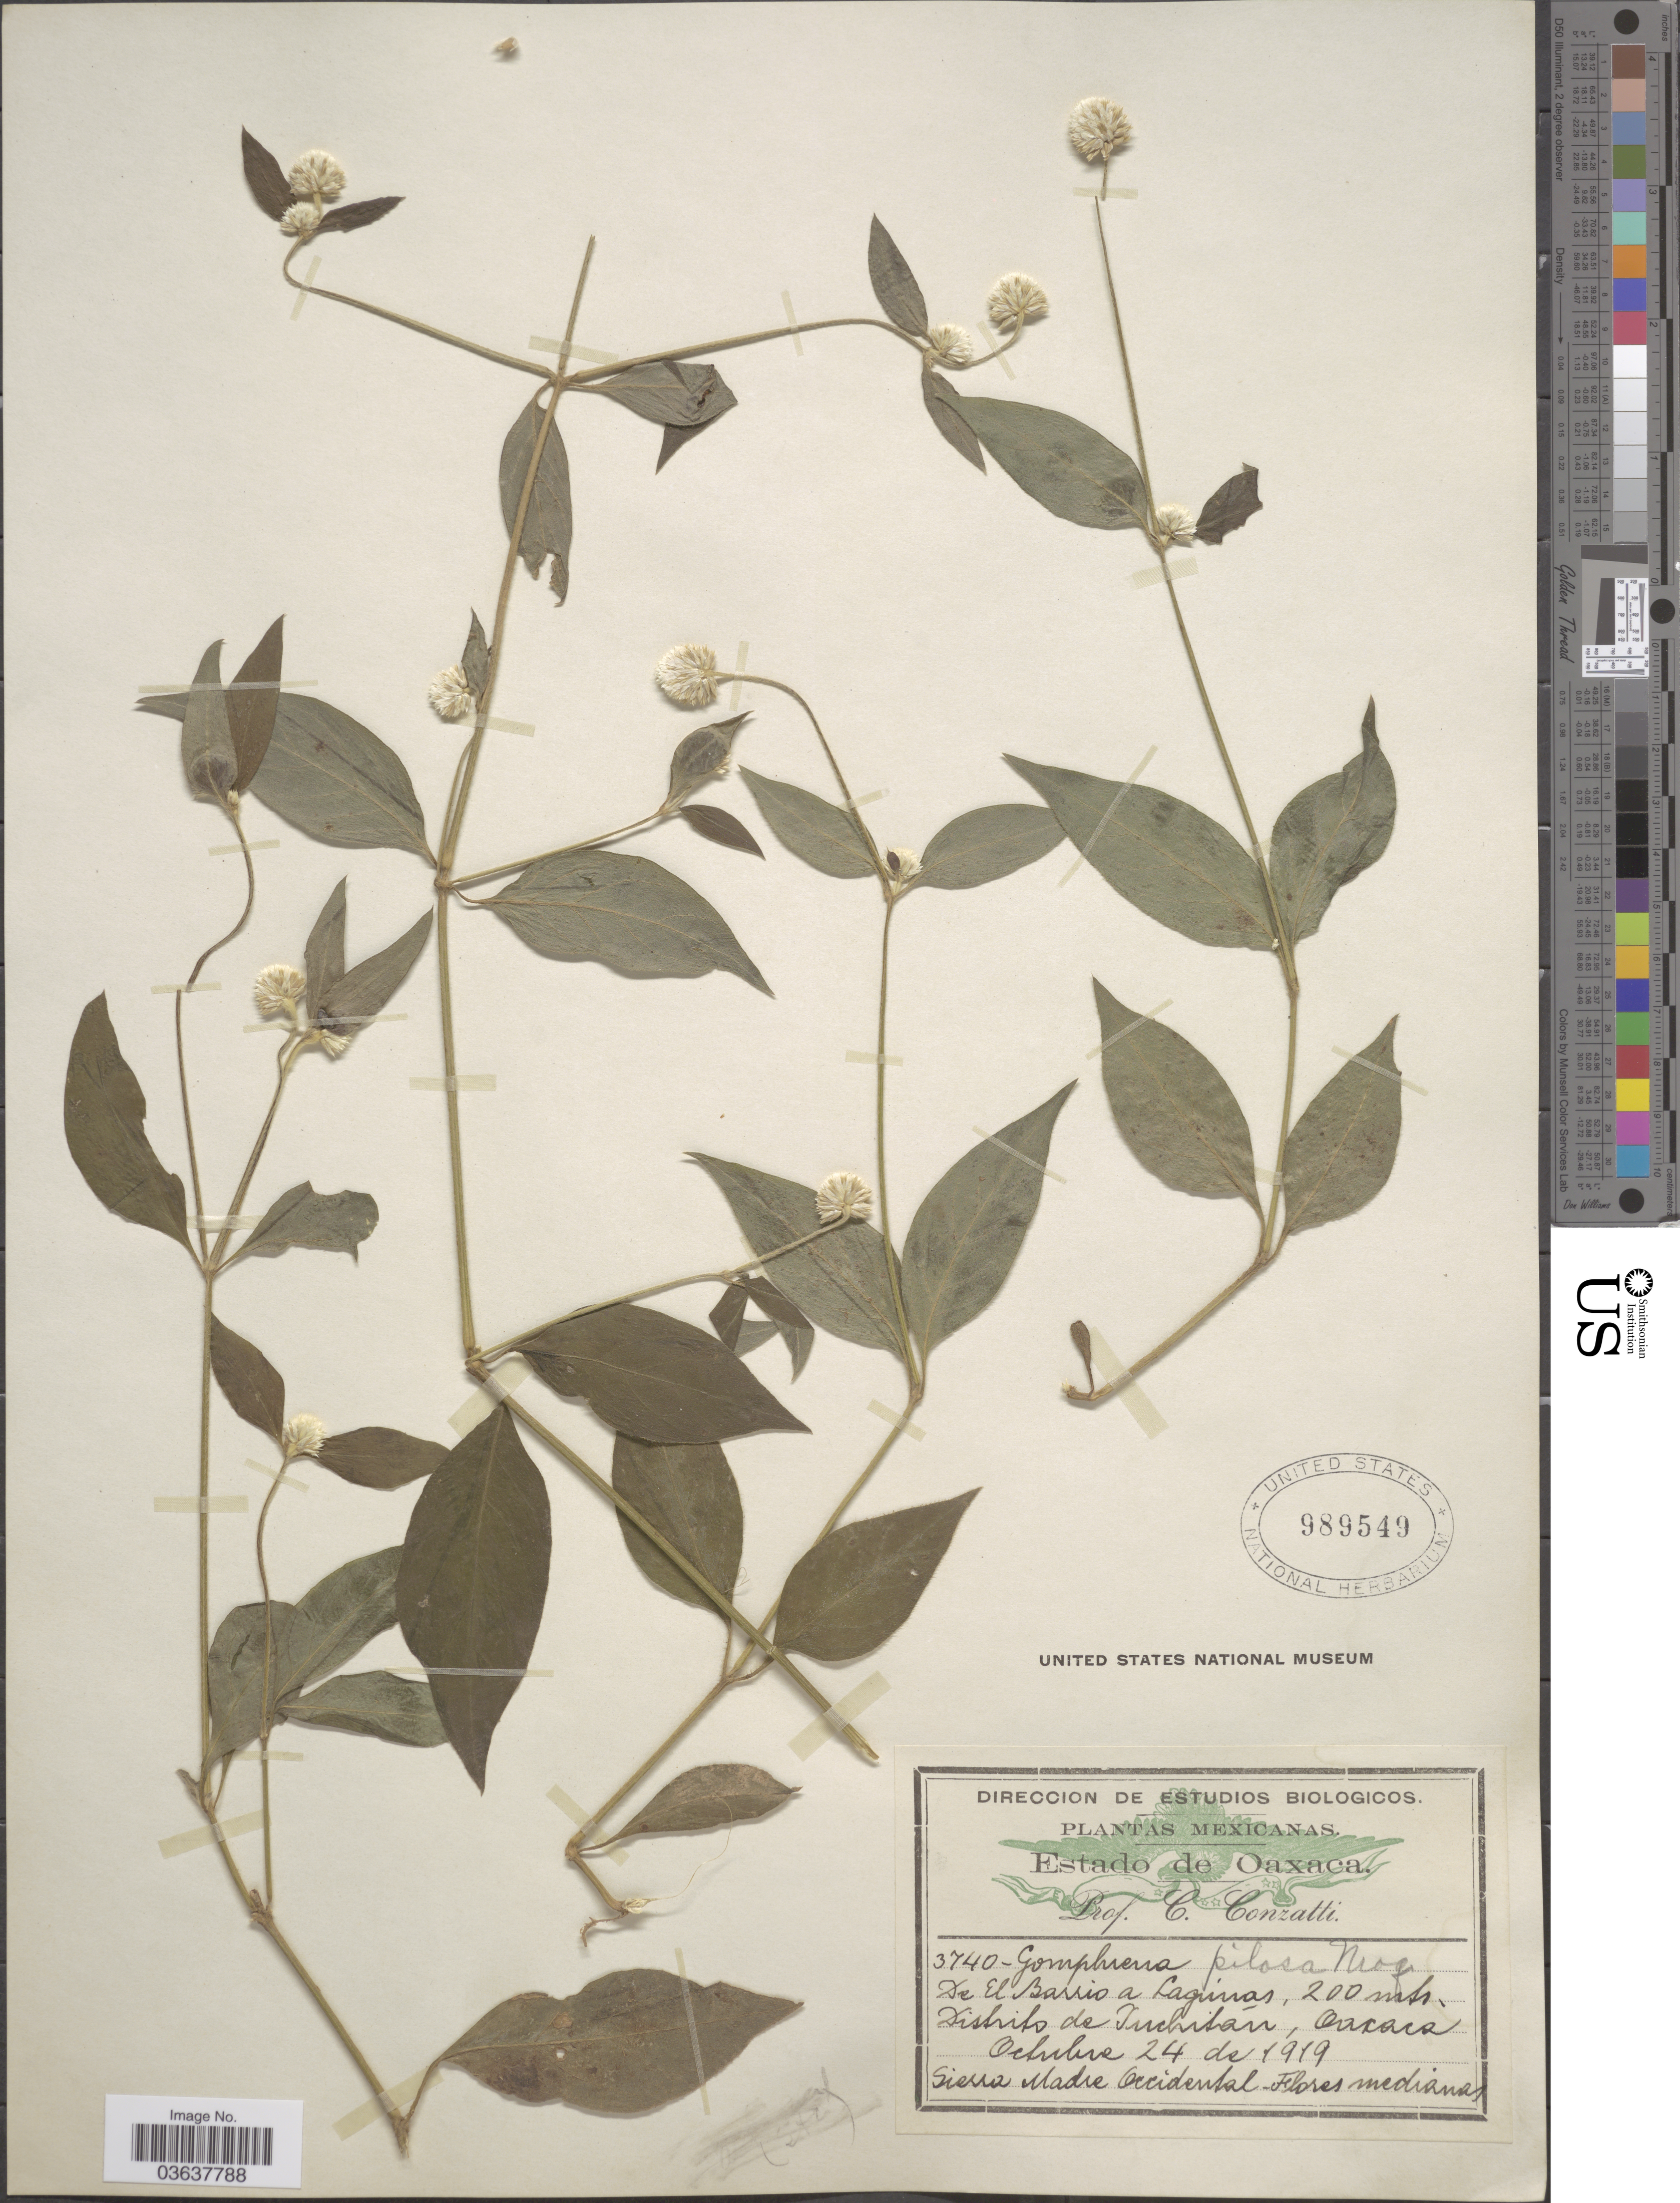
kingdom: Plantae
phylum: Tracheophyta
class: Magnoliopsida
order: Caryophyllales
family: Amaranthaceae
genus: Gomphrena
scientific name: Gomphrena pilosa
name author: (M. Martens & Galeotti) Moq.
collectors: C. Conzatti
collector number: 3740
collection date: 1919-10-24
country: Mexico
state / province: Oaxaca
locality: De El Barrio a Lagúnas. Distrito de Tuchitán.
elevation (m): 200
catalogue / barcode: US 989549